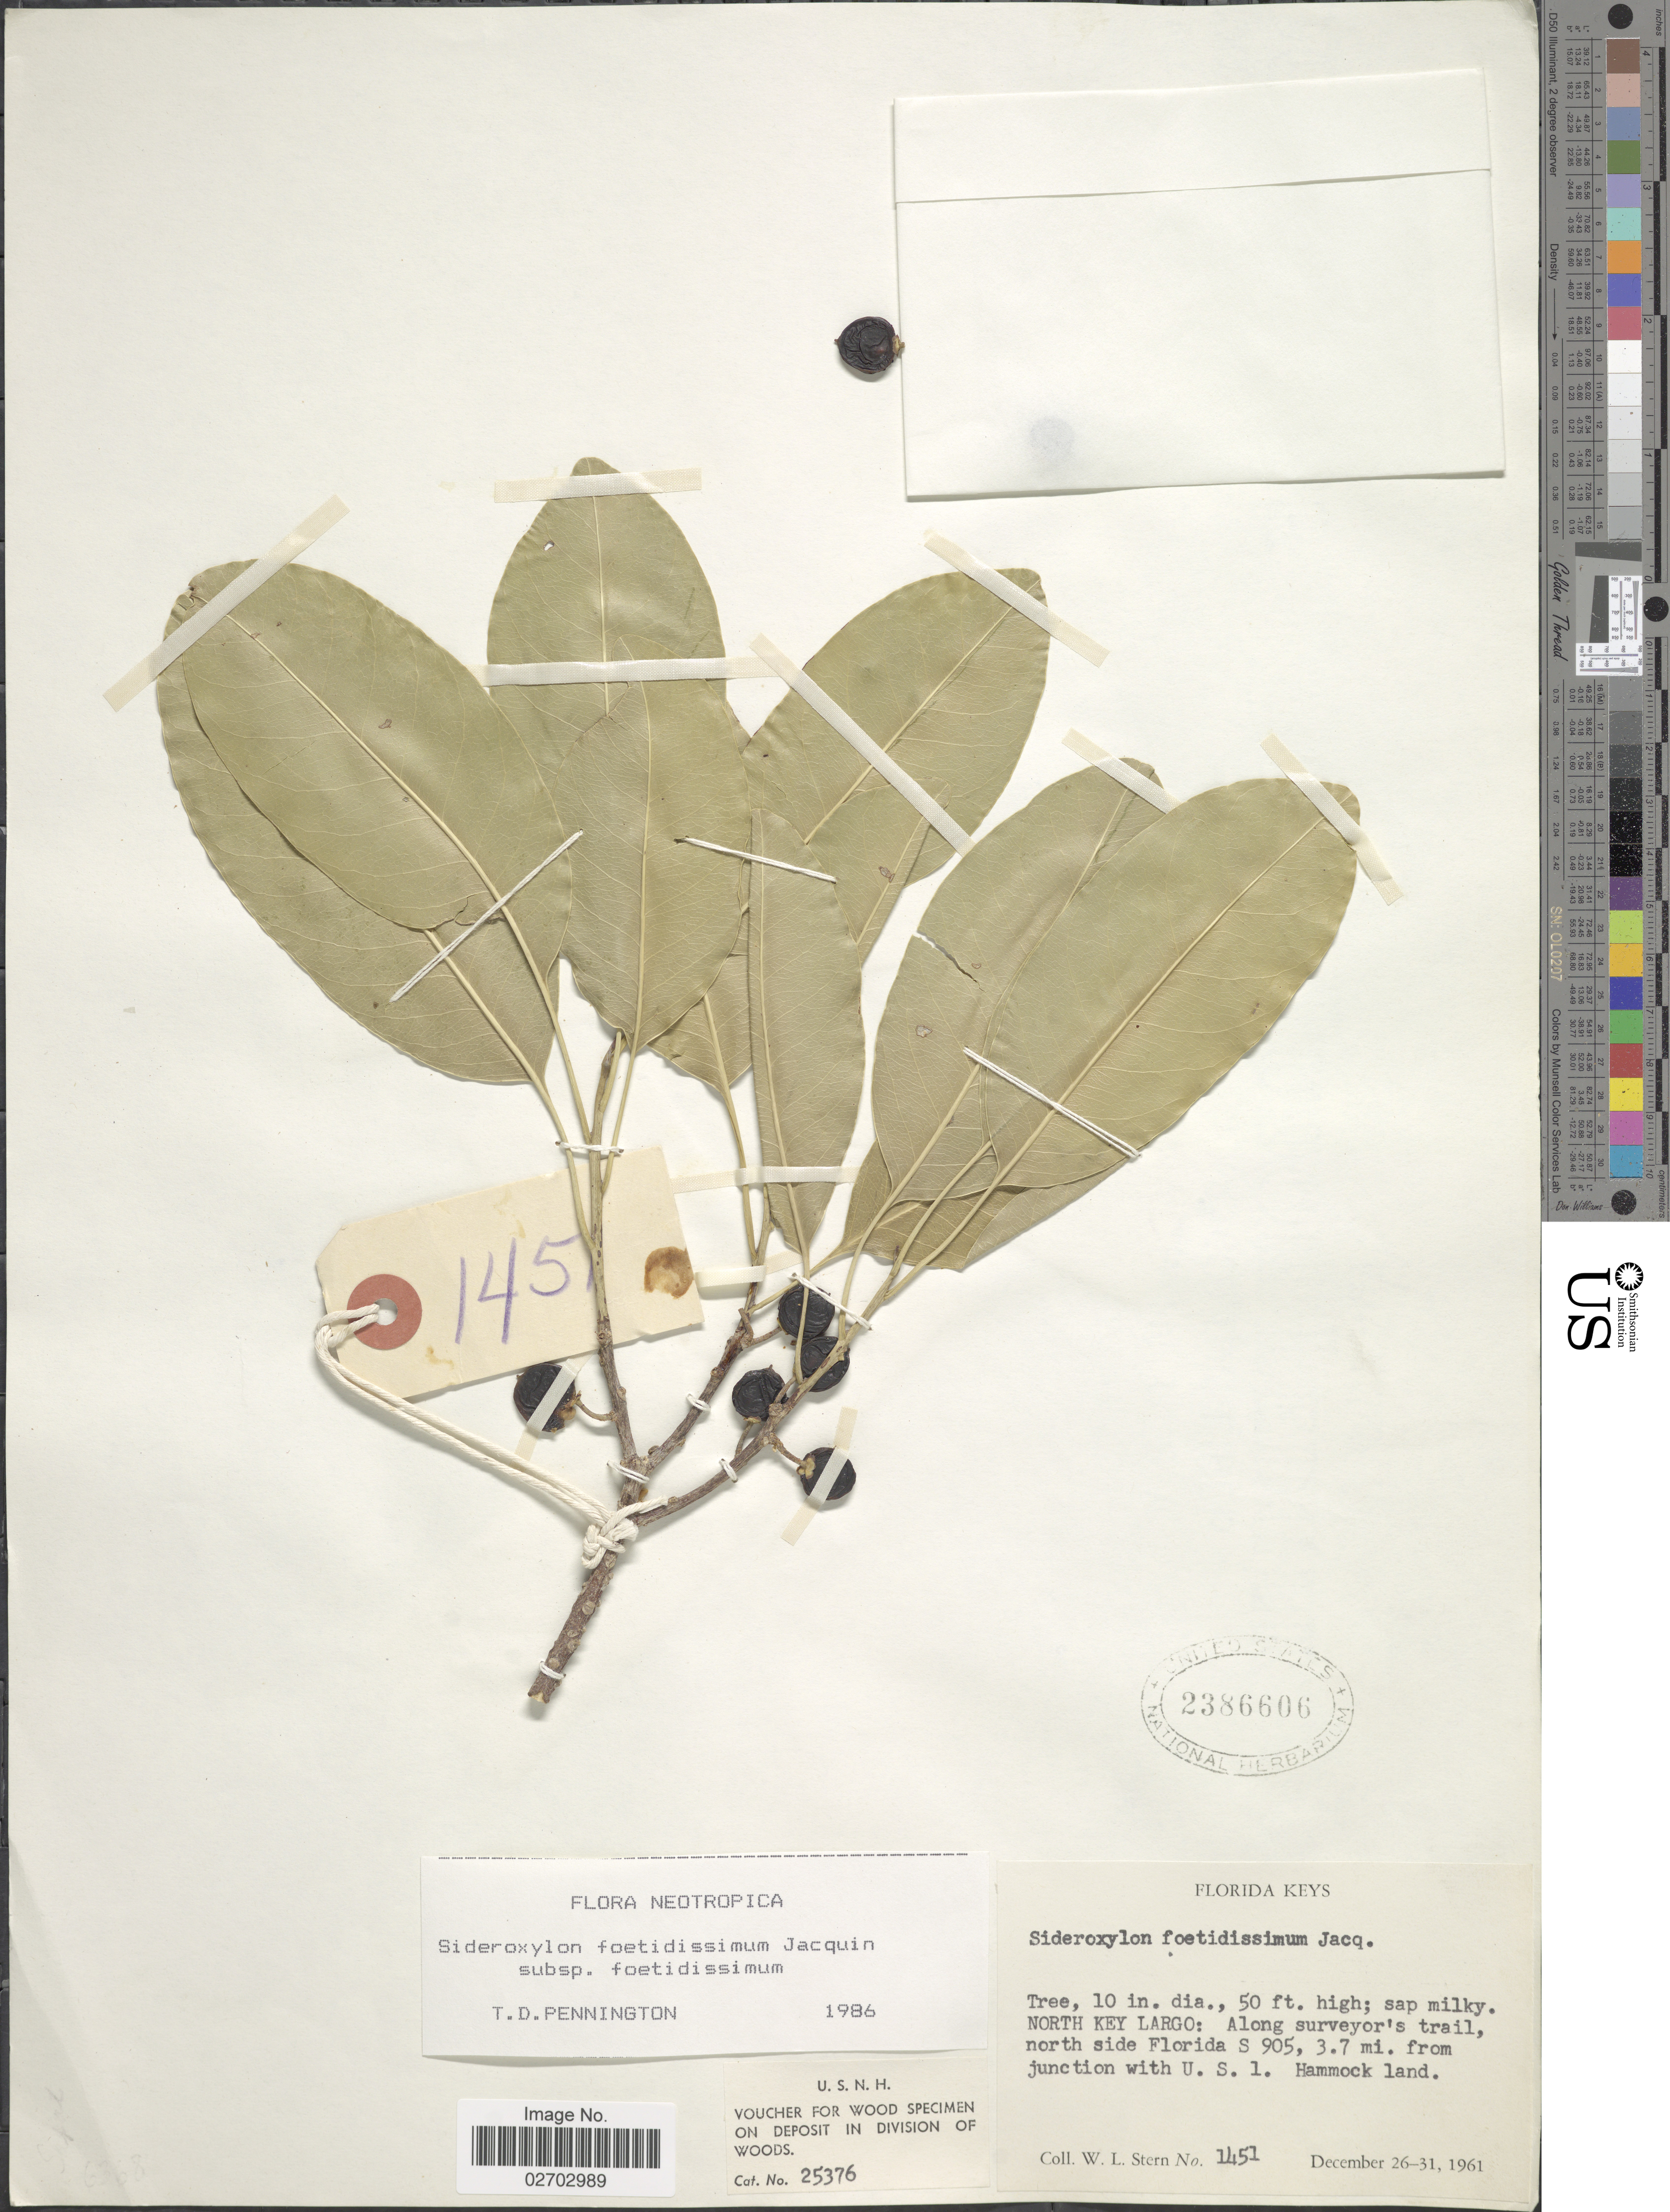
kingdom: Plantae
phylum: Tracheophyta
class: Magnoliopsida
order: Ericales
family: Sapotaceae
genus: Sideroxylon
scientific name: Sideroxylon foetidissimum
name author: Jacq.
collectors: W. L. Stern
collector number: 1451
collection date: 1961-12-26/1961-12-31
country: United States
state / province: Florida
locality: Florida Keys, North Key Largo: along superveyor's trail, north side Florida S905, 3.7 mi. from junction with U.S. 1 Hammock land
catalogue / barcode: US 2386606